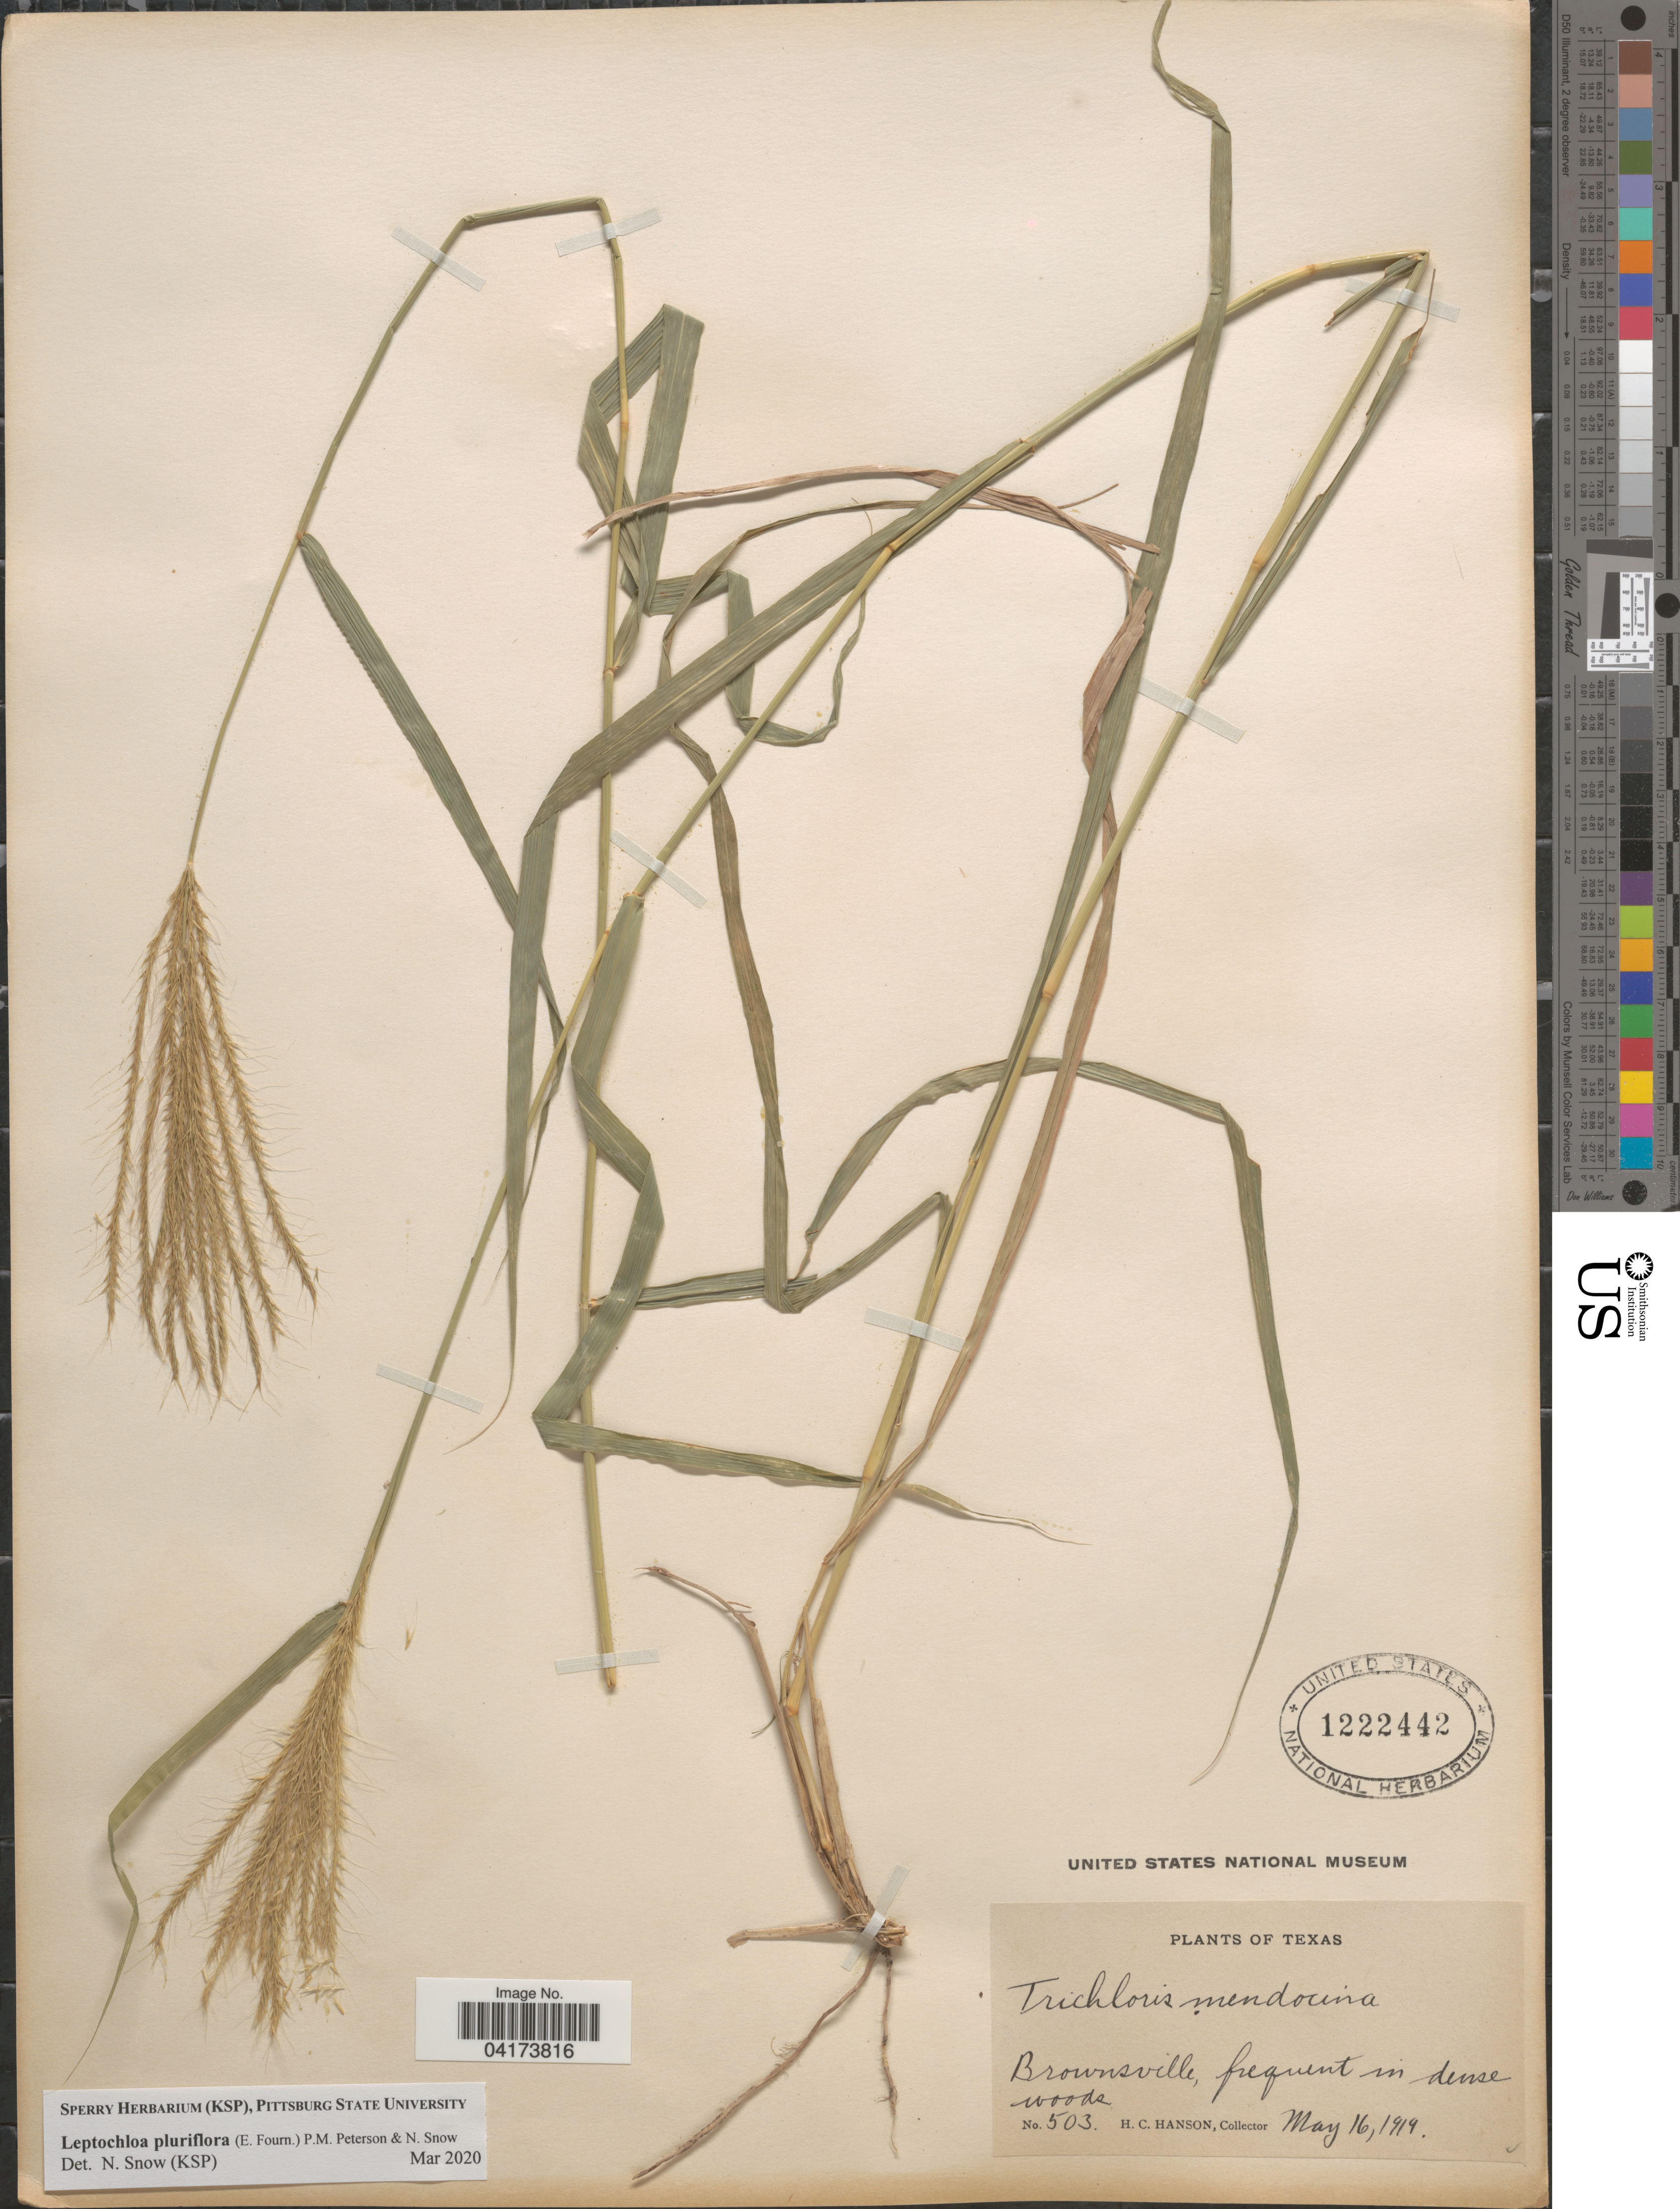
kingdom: Plantae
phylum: Tracheophyta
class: Liliopsida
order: Poales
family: Poaceae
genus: Leptochloa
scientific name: Leptochloa pluriflora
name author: (E. Fourn.) P.M. Peterson & N. Snow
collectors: H. Hanson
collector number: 503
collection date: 1919-05-16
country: United States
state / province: Texas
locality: Brownsville.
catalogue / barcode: US 1222442